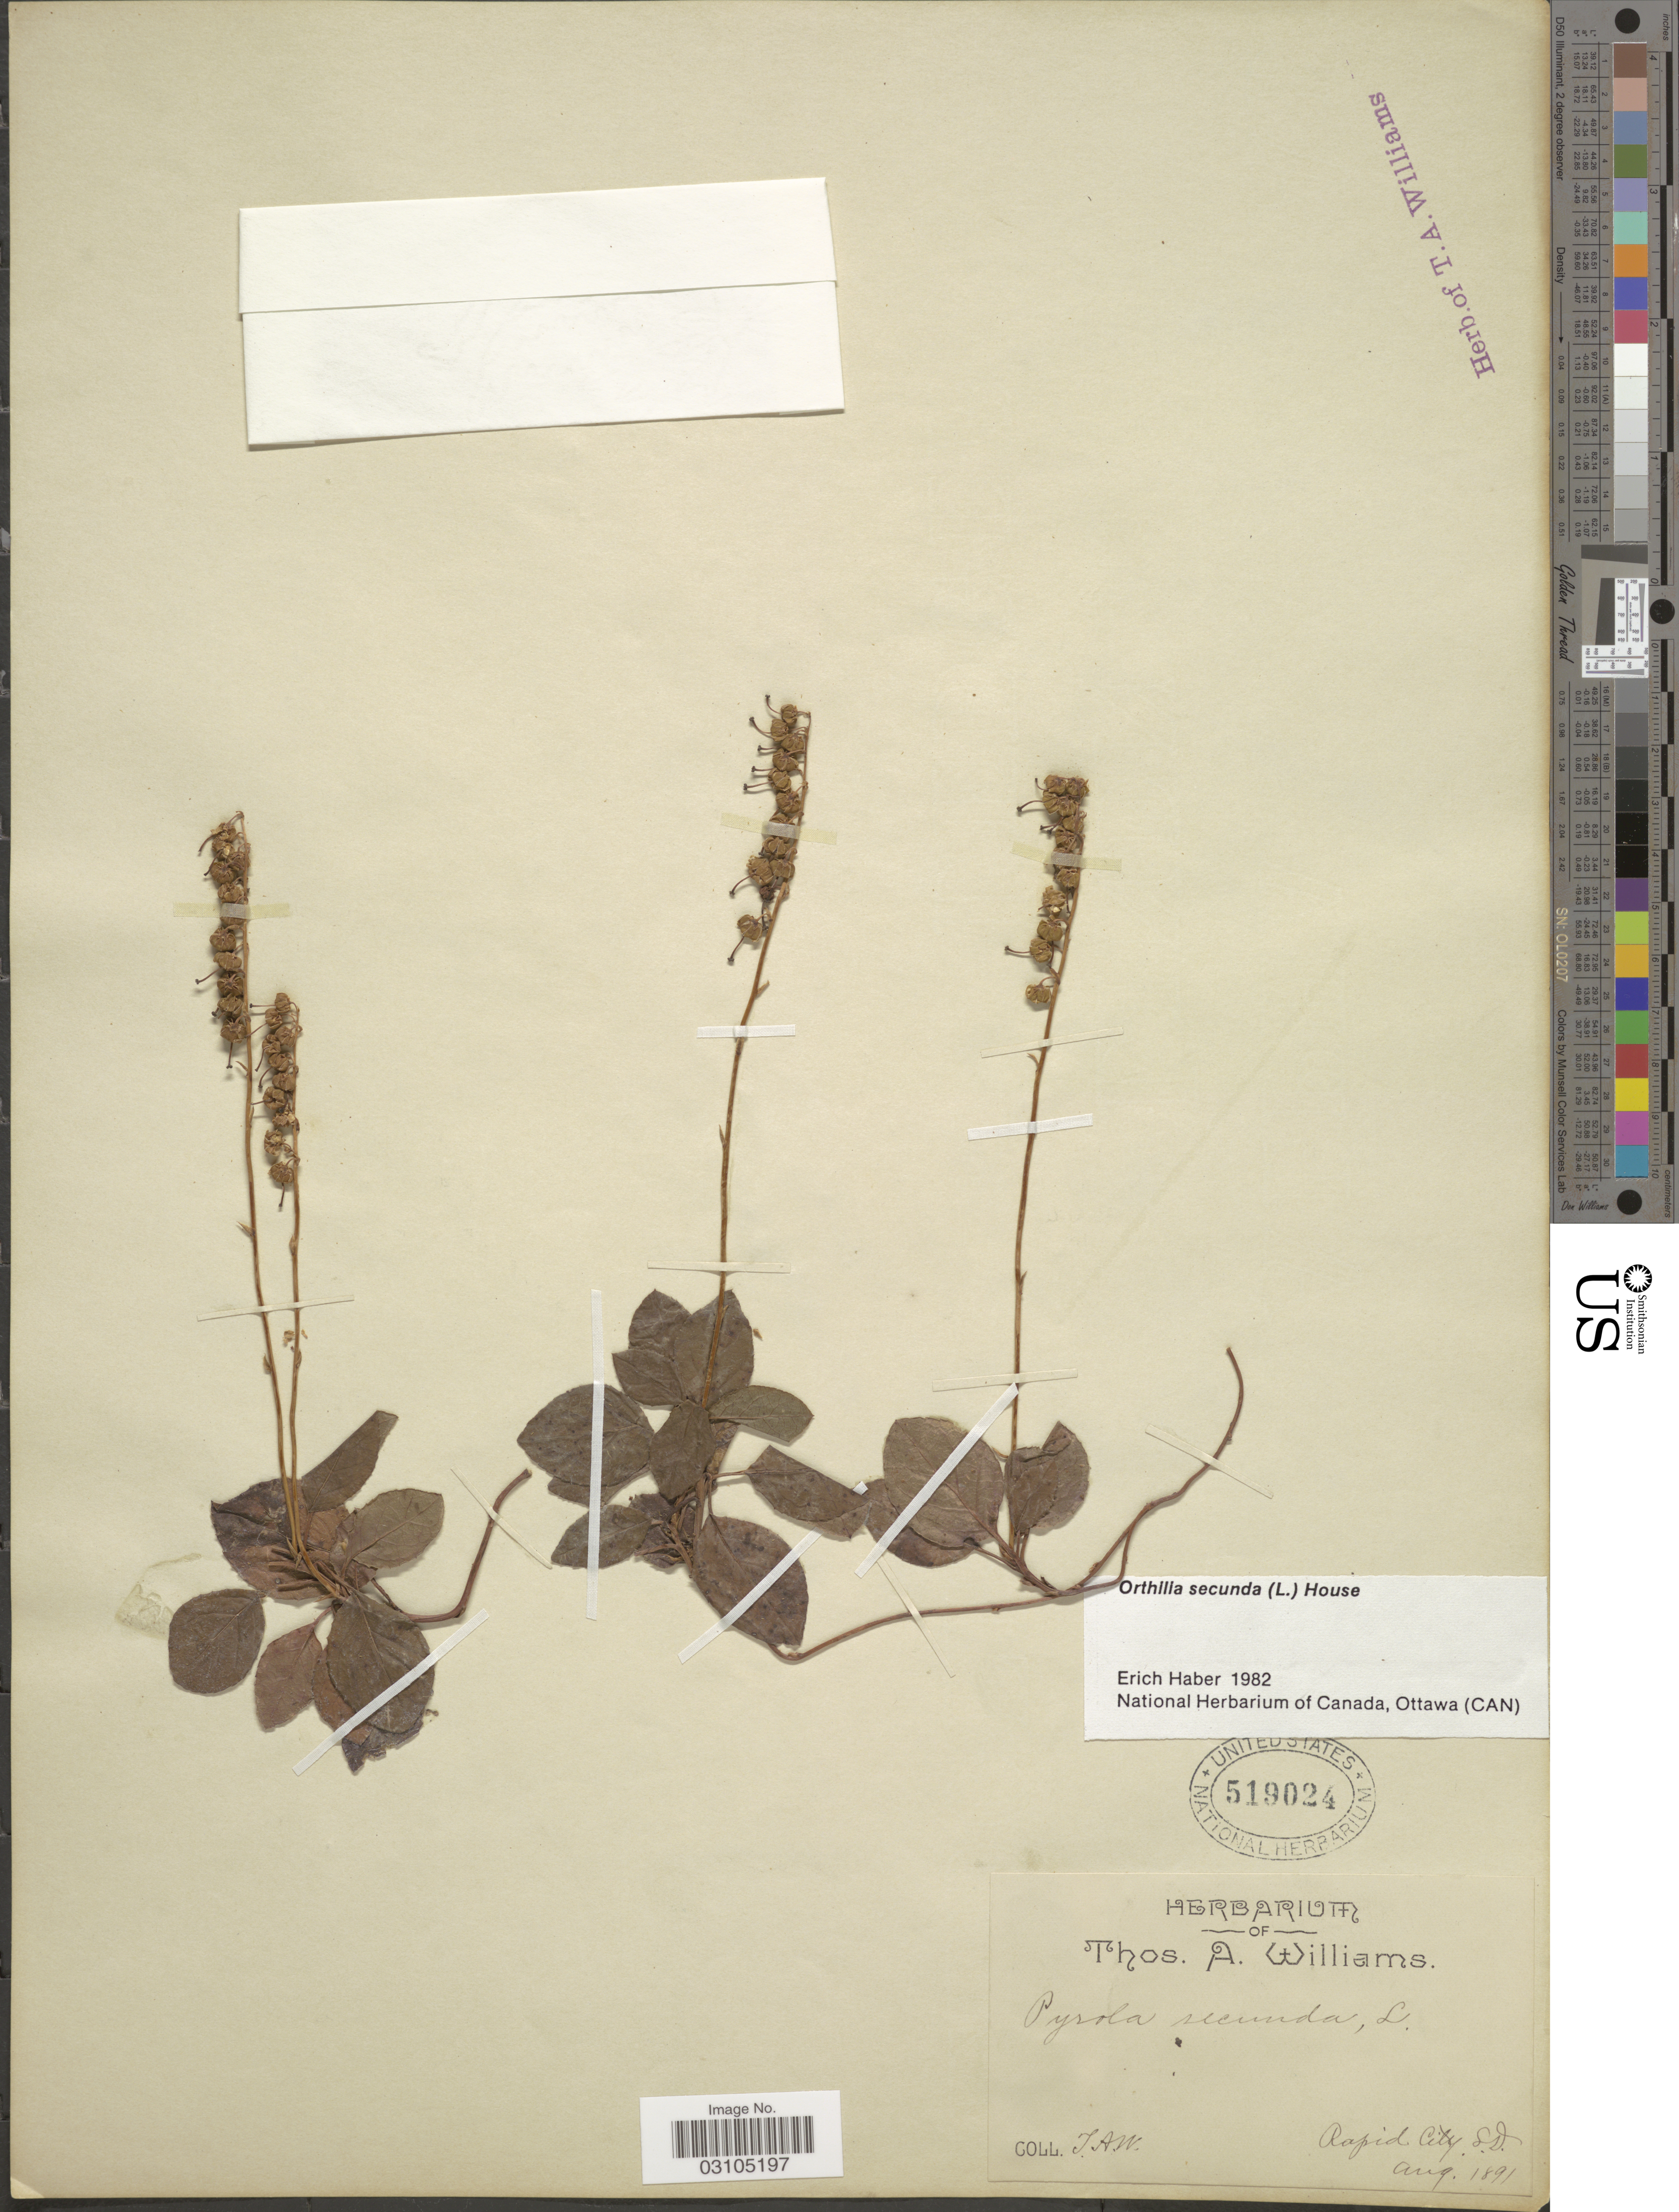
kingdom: Plantae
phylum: Tracheophyta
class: Magnoliopsida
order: Ericales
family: Ericaceae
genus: Orthilia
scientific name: Orthilia secunda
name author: (L.) House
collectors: T. A. Williams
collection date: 1891-08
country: United States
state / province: South Dakota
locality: Rapid City. S.D.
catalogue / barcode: US 519024